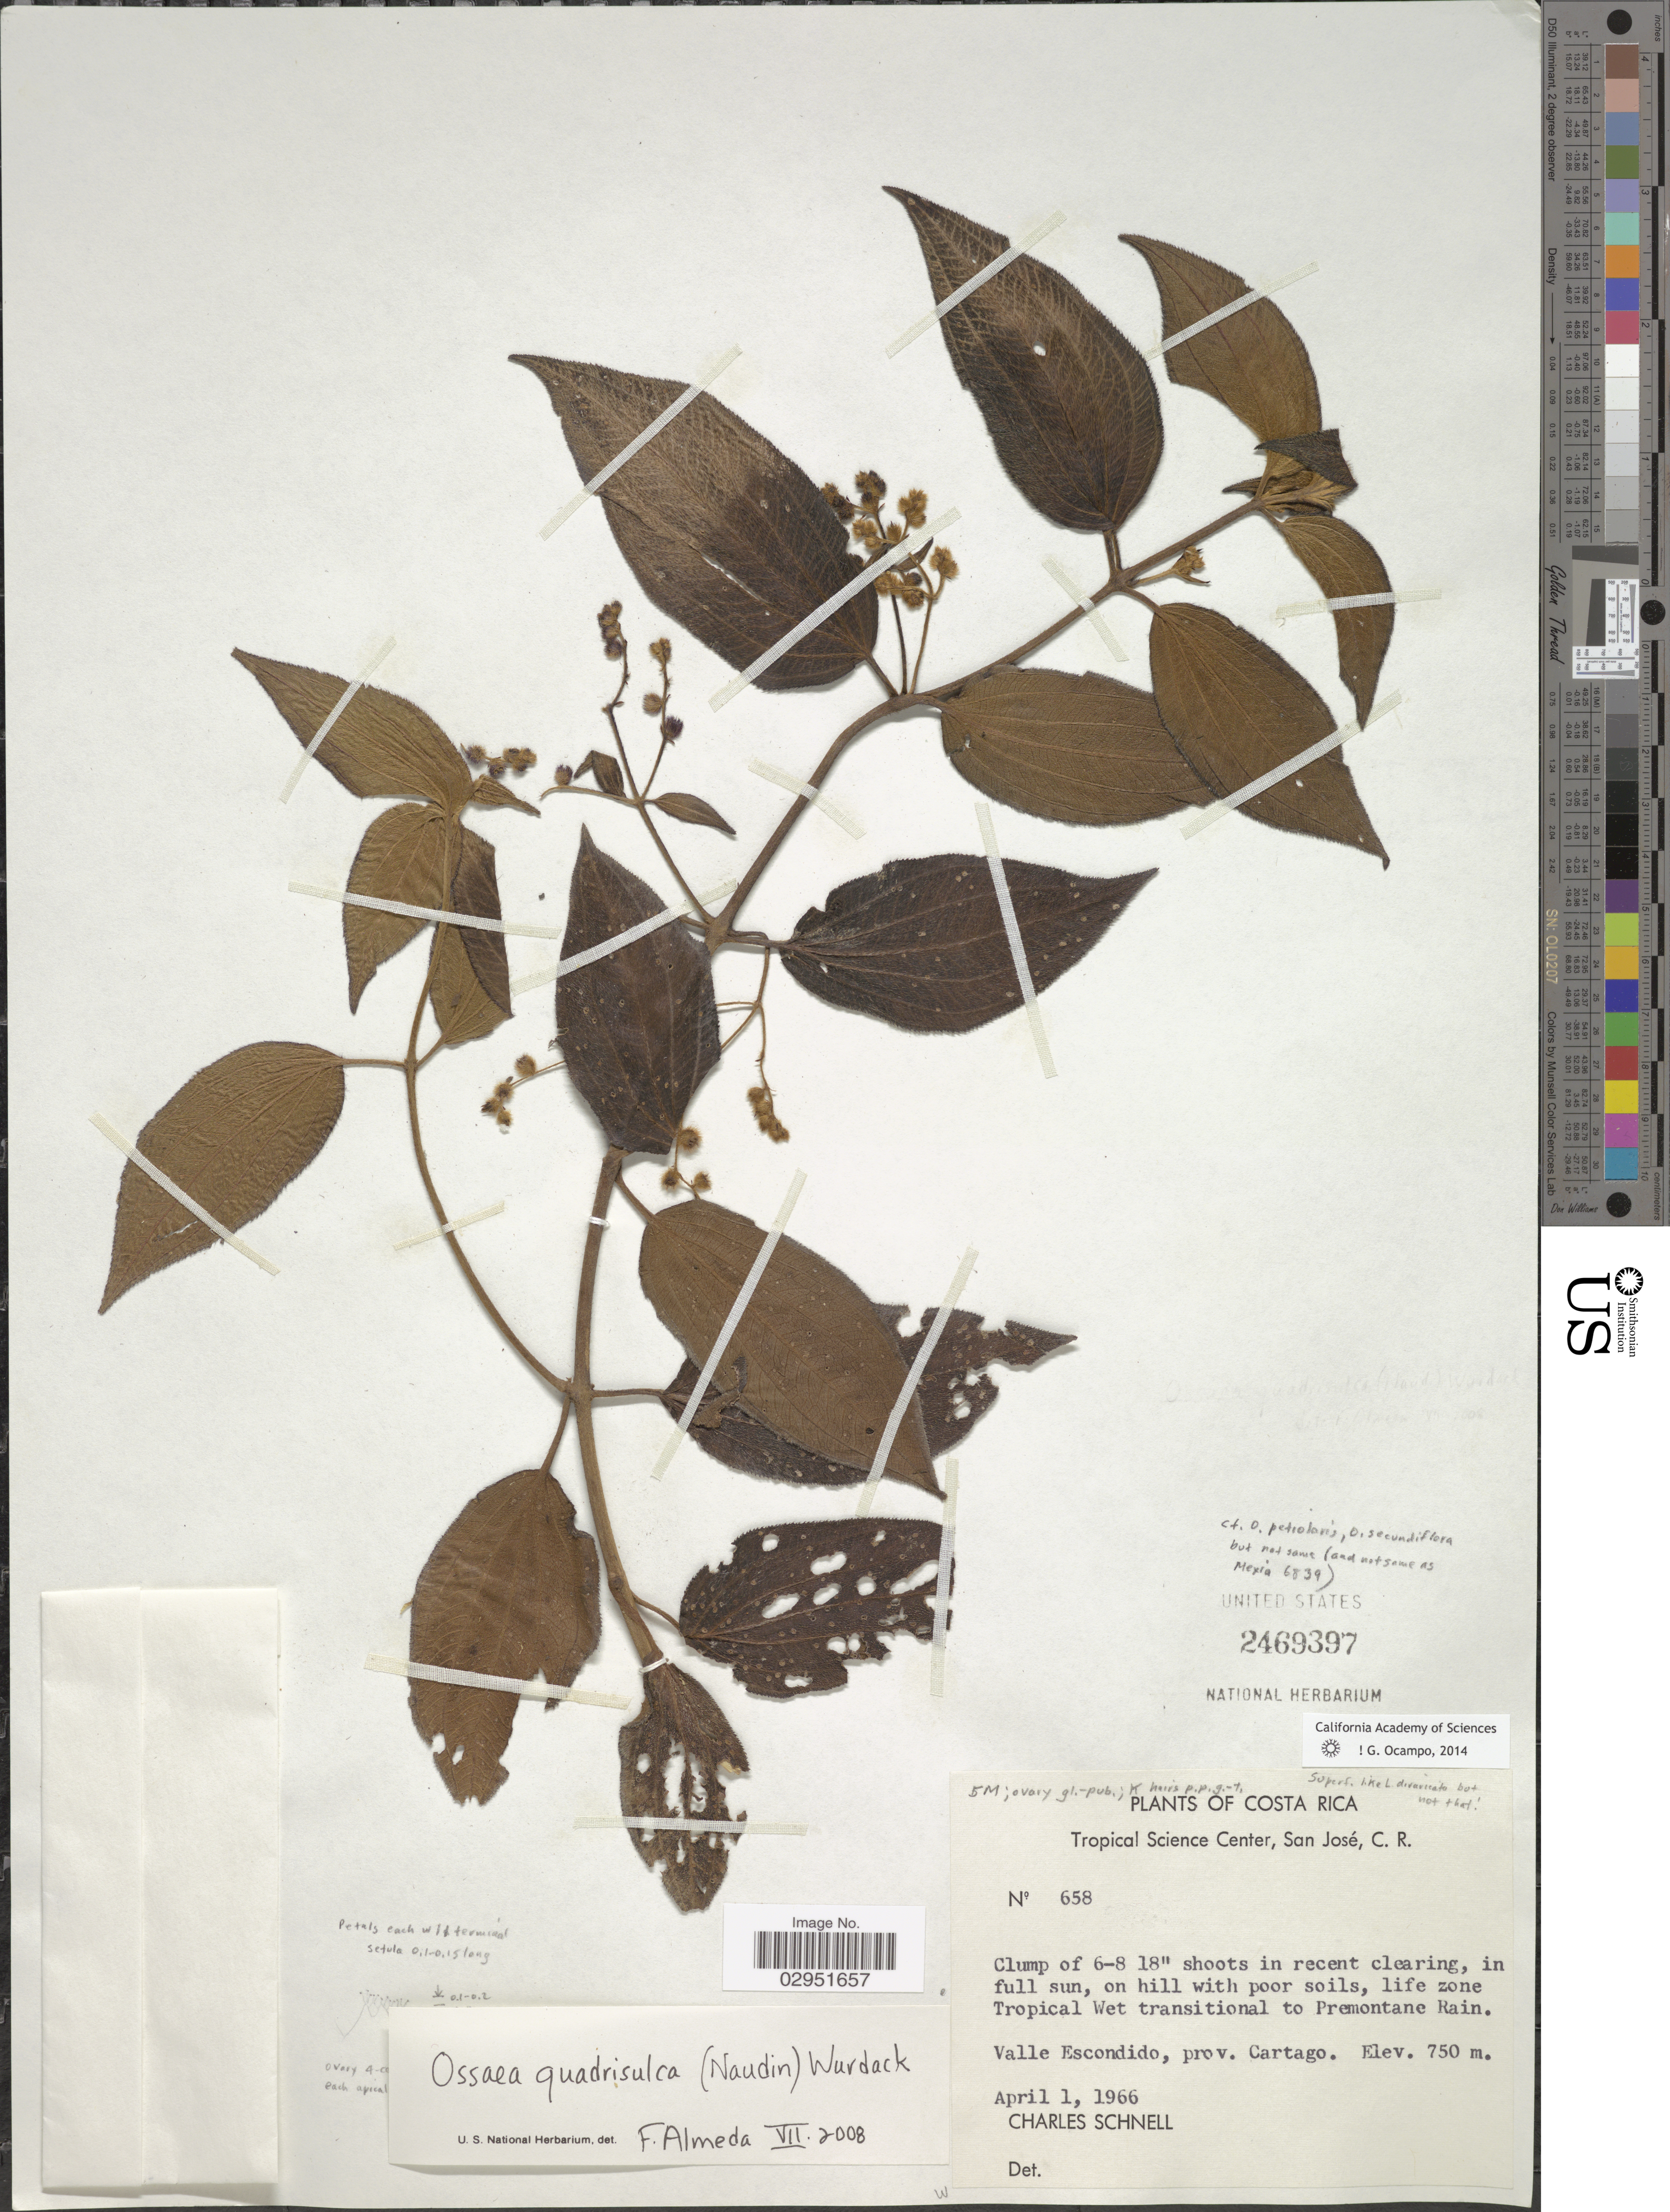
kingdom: Plantae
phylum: Tracheophyta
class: Magnoliopsida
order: Myrtales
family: Melastomataceae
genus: Ossaea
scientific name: Ossaea quadrisulca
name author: (Naudin) Wurdack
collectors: C. Schnell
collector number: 658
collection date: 1966-04-01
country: Costa Rica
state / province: Cartago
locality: Valle Escondido.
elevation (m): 750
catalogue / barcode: US 2469397